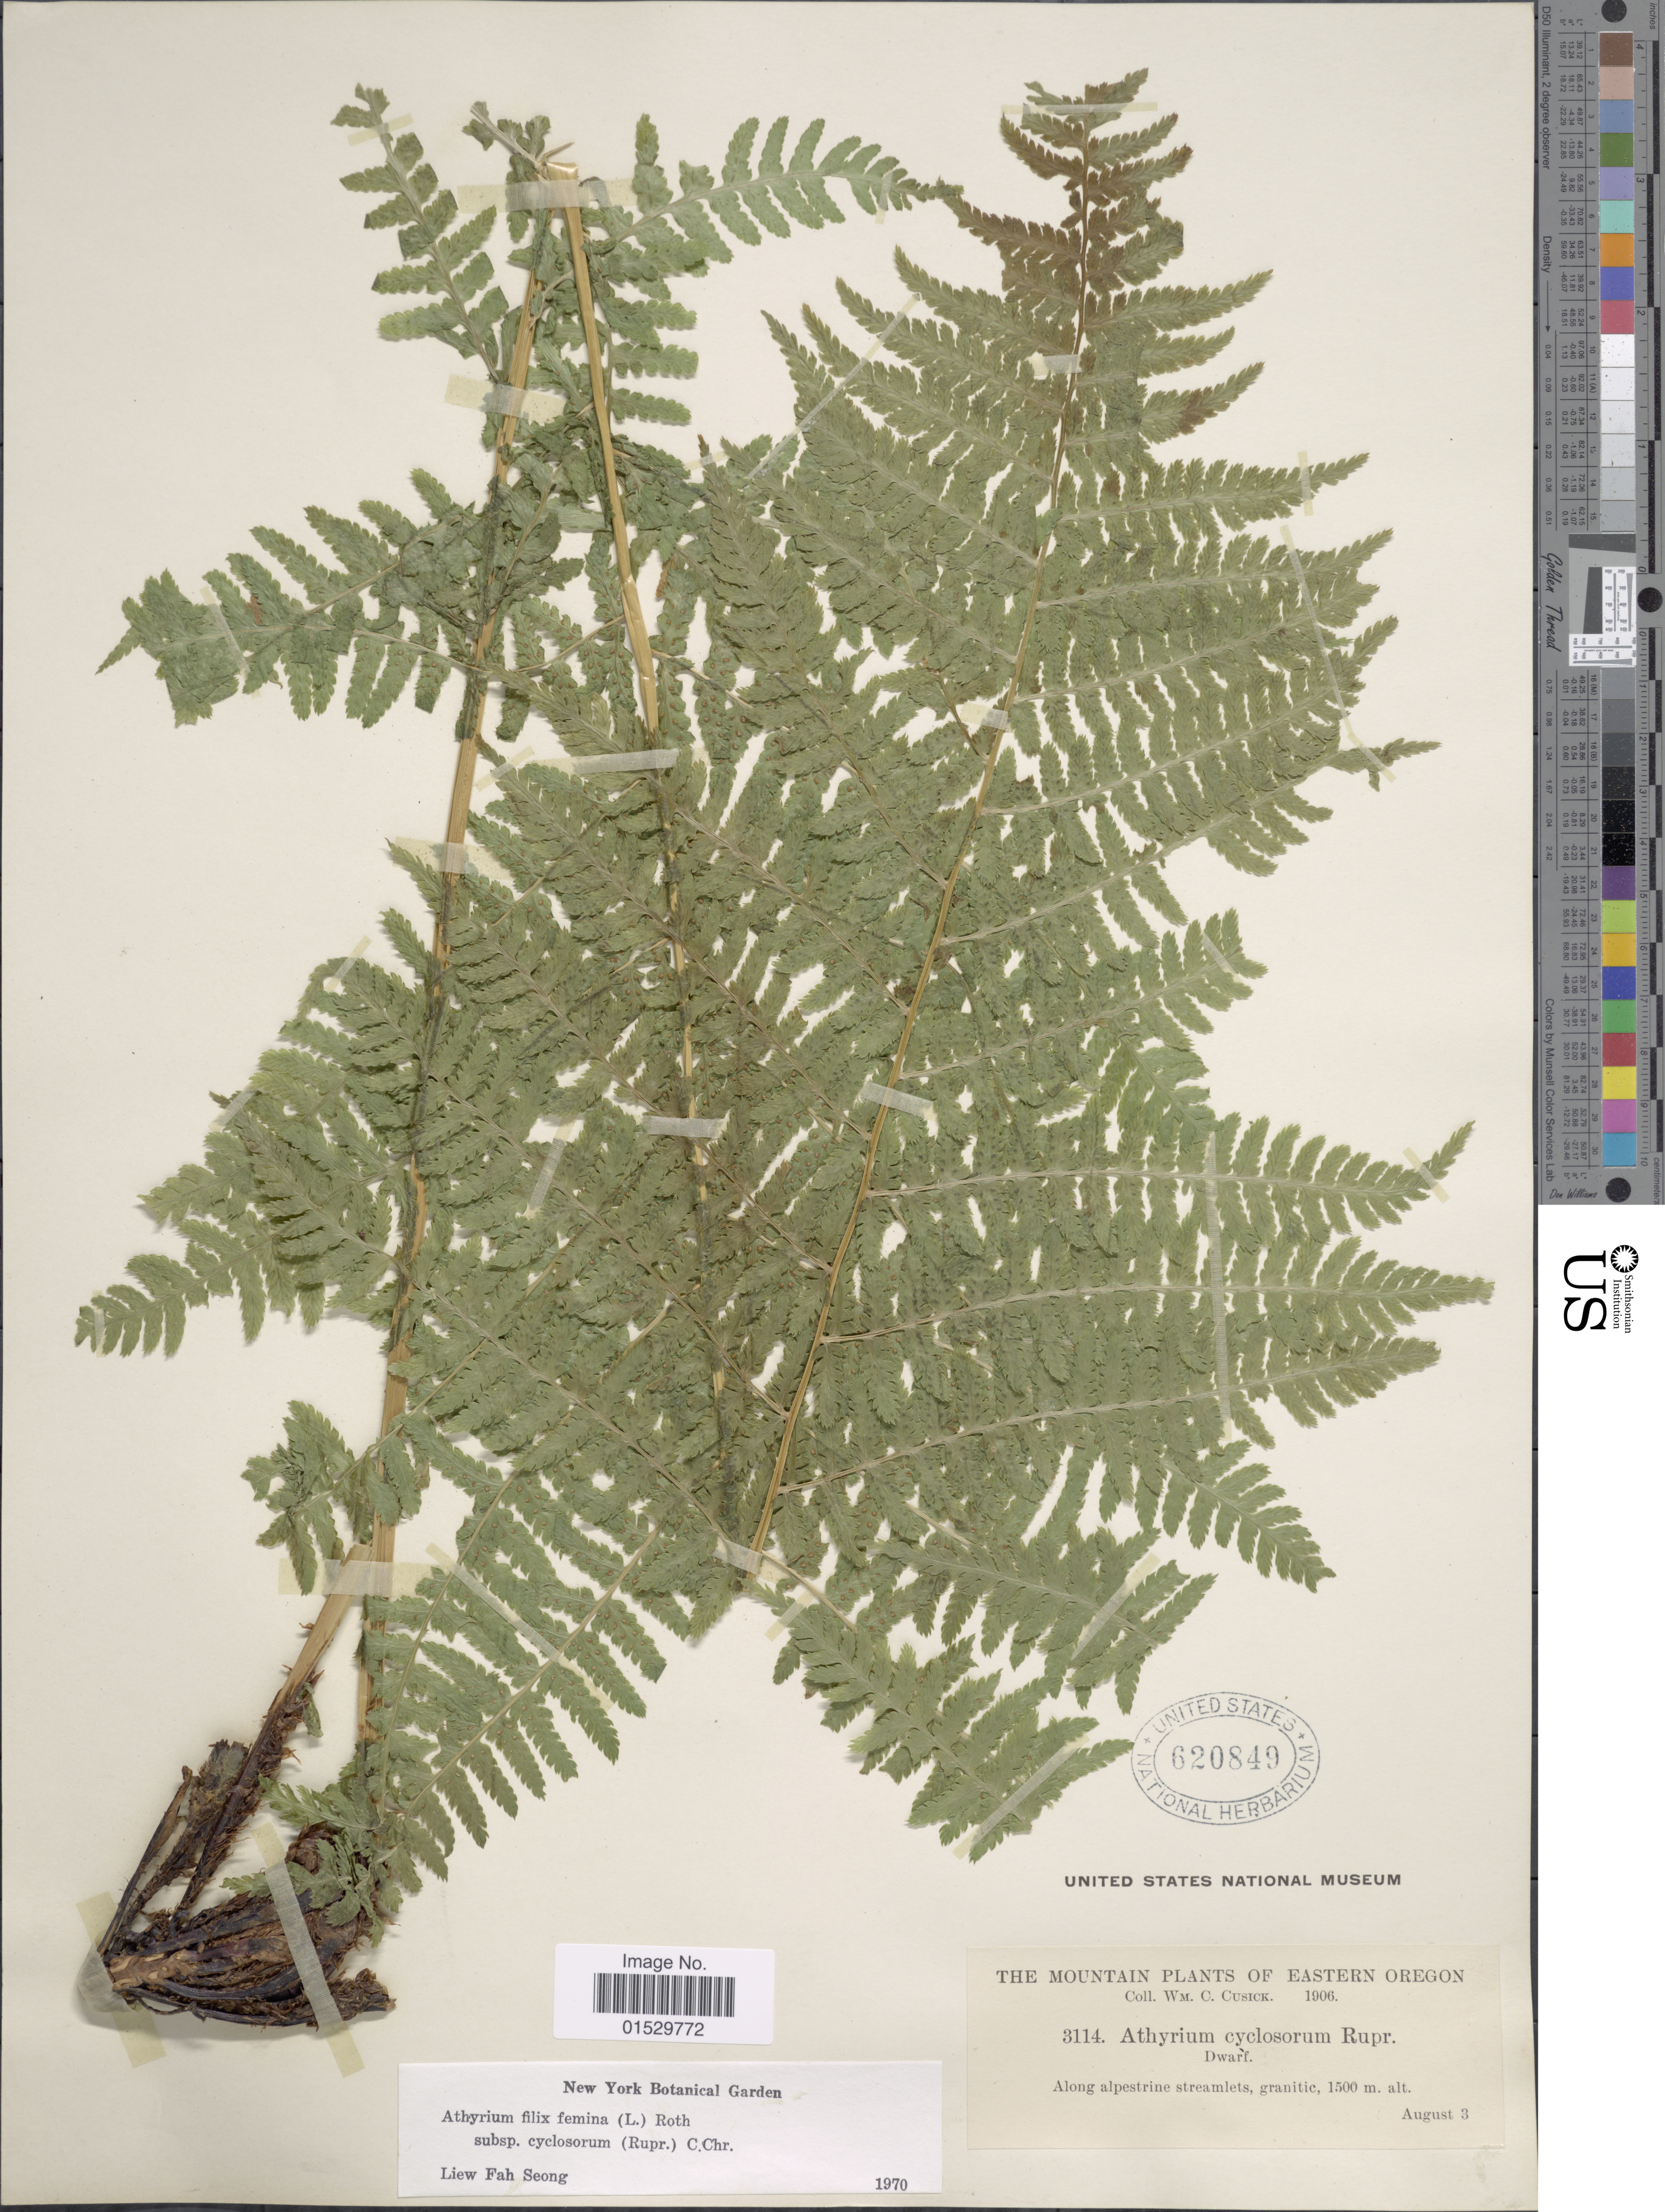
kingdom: Plantae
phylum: Tracheophyta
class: Polypodiopsida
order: Polypodiales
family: Athyriaceae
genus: Athyrium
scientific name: Athyrium filix-femina subsp. cyclosorum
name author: (Rupr.) C. Chr.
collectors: W. C. Cusick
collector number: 3114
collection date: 1906-08-03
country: United States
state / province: Oregon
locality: Eastern Orgeon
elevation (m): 1500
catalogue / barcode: US 620849